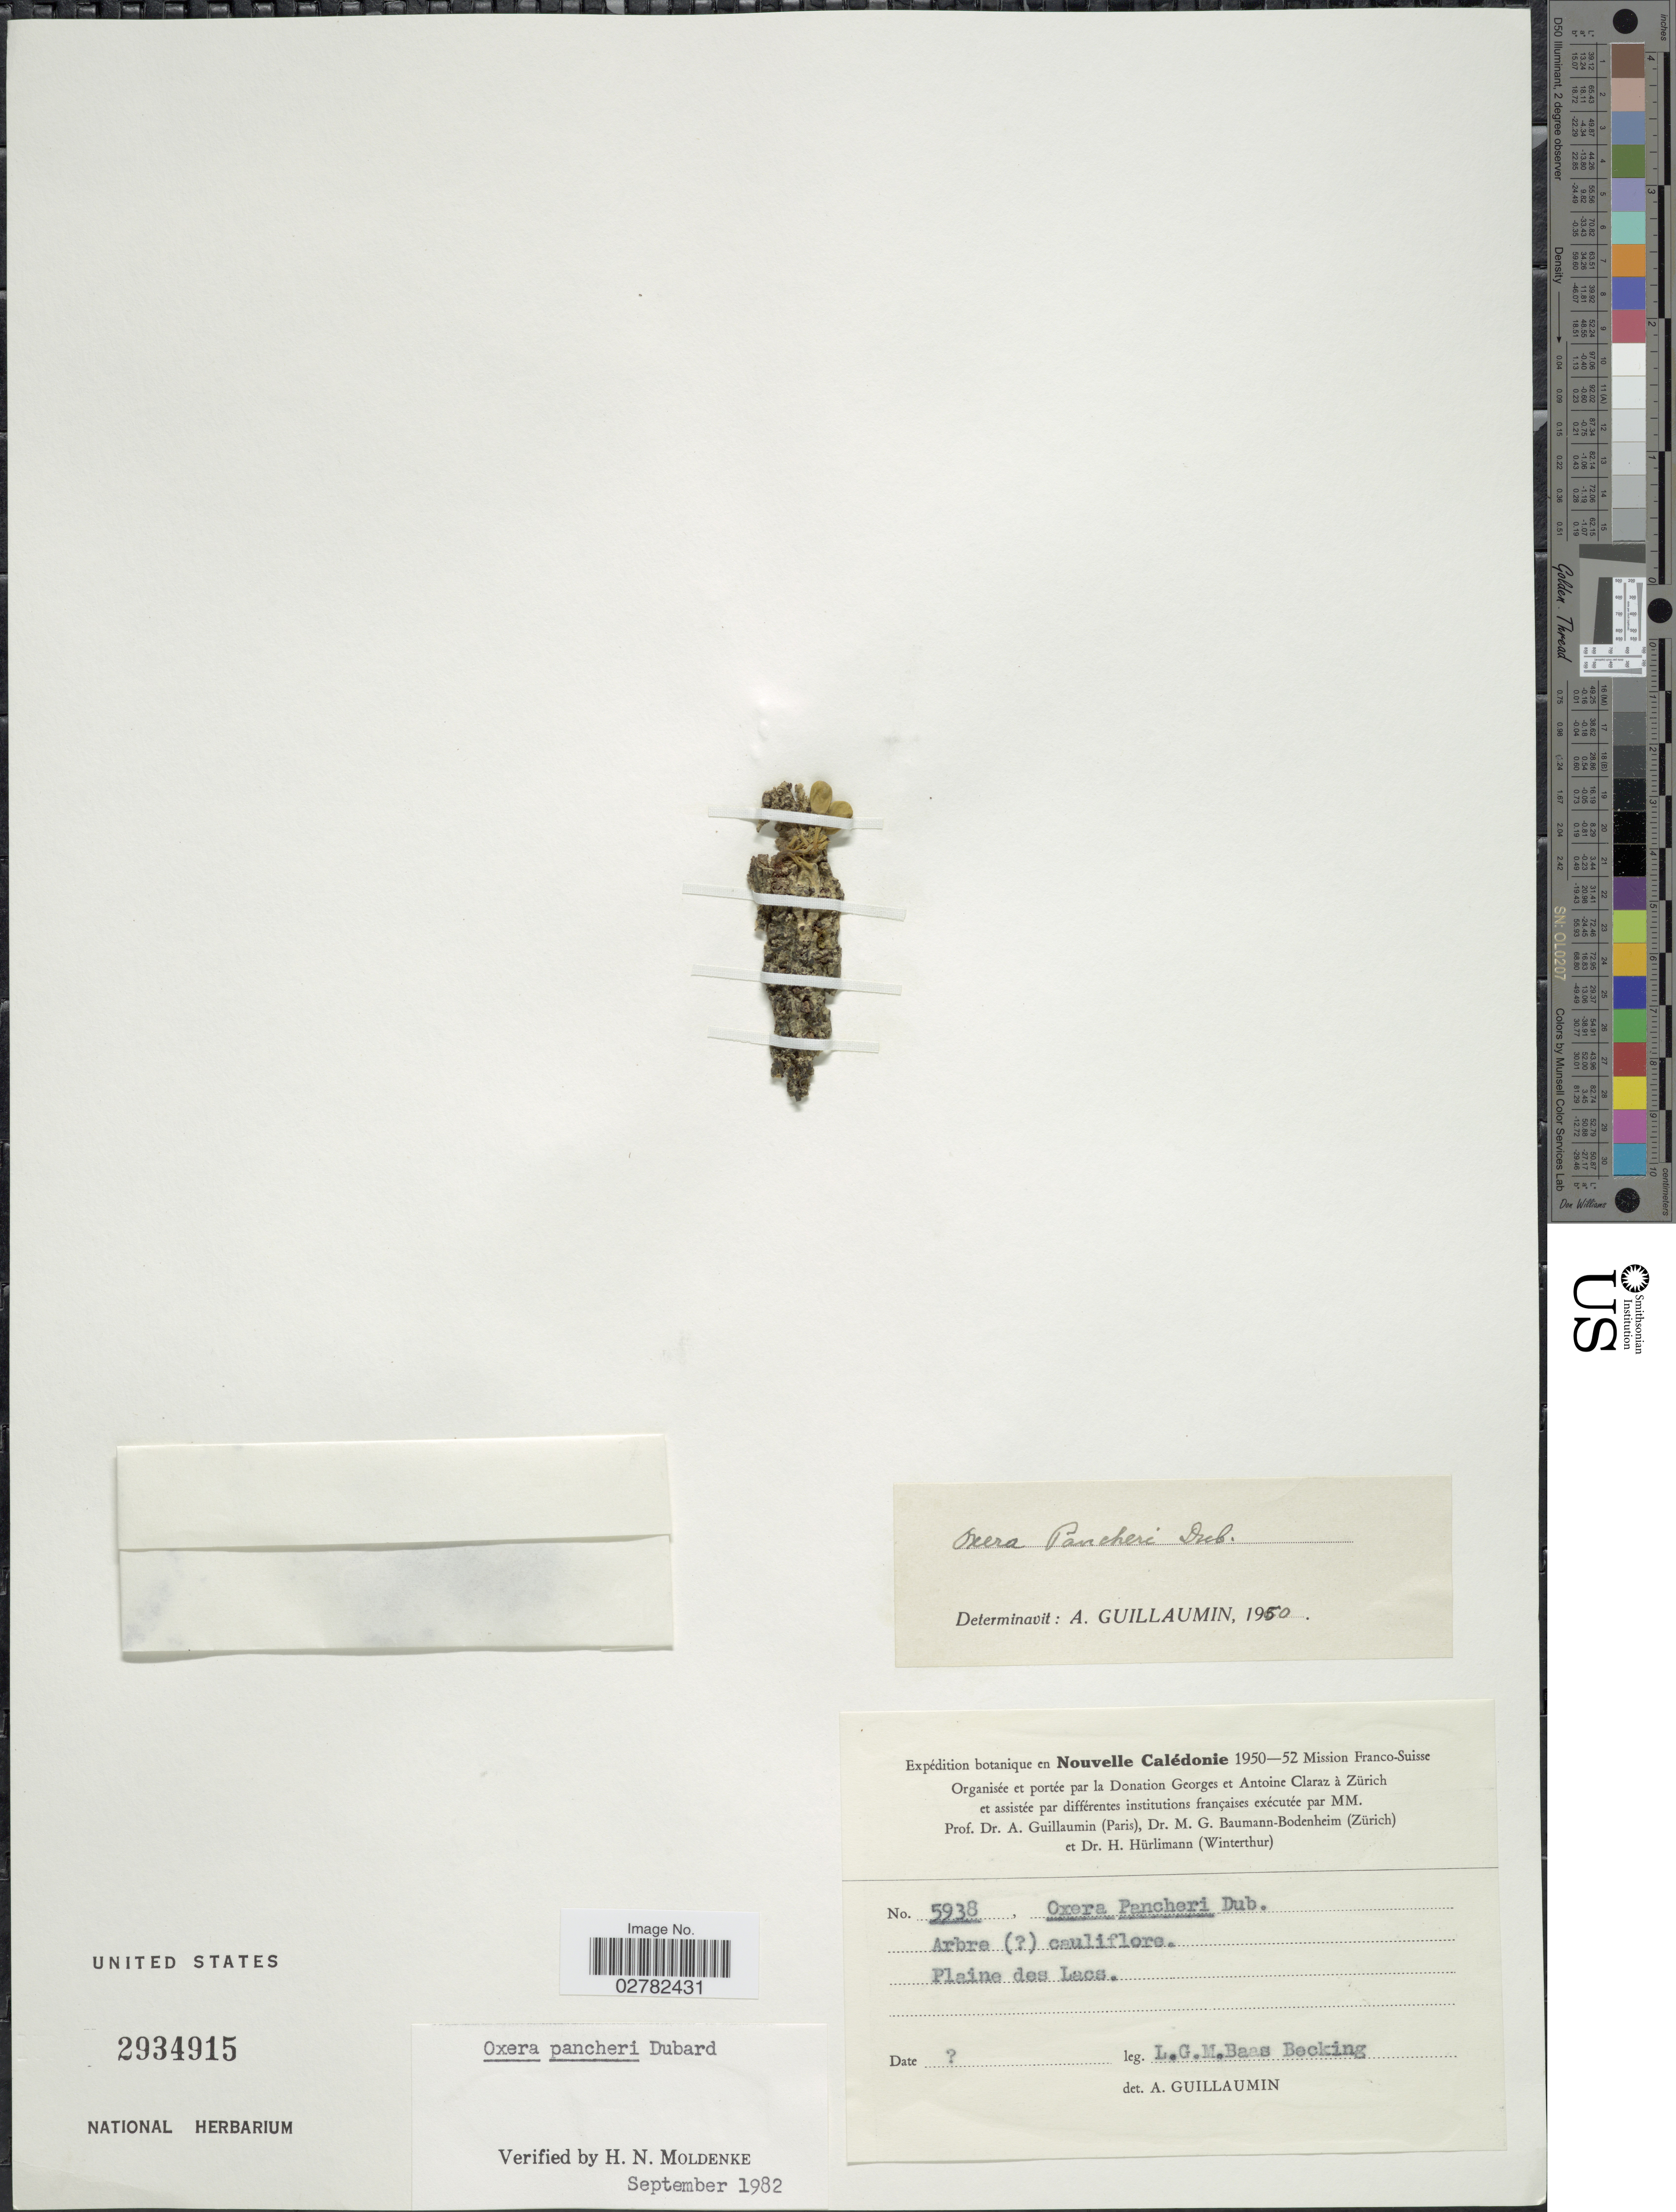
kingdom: Plantae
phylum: Tracheophyta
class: Magnoliopsida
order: Lamiales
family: Lamiaceae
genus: Oxera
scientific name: Oxera pancheri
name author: Dubard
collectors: L. Baas Becking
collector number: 5938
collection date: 1950/1952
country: New Caledonia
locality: Nouvelle Calédonie, Plaine des Lacs.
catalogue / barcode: US 2934915